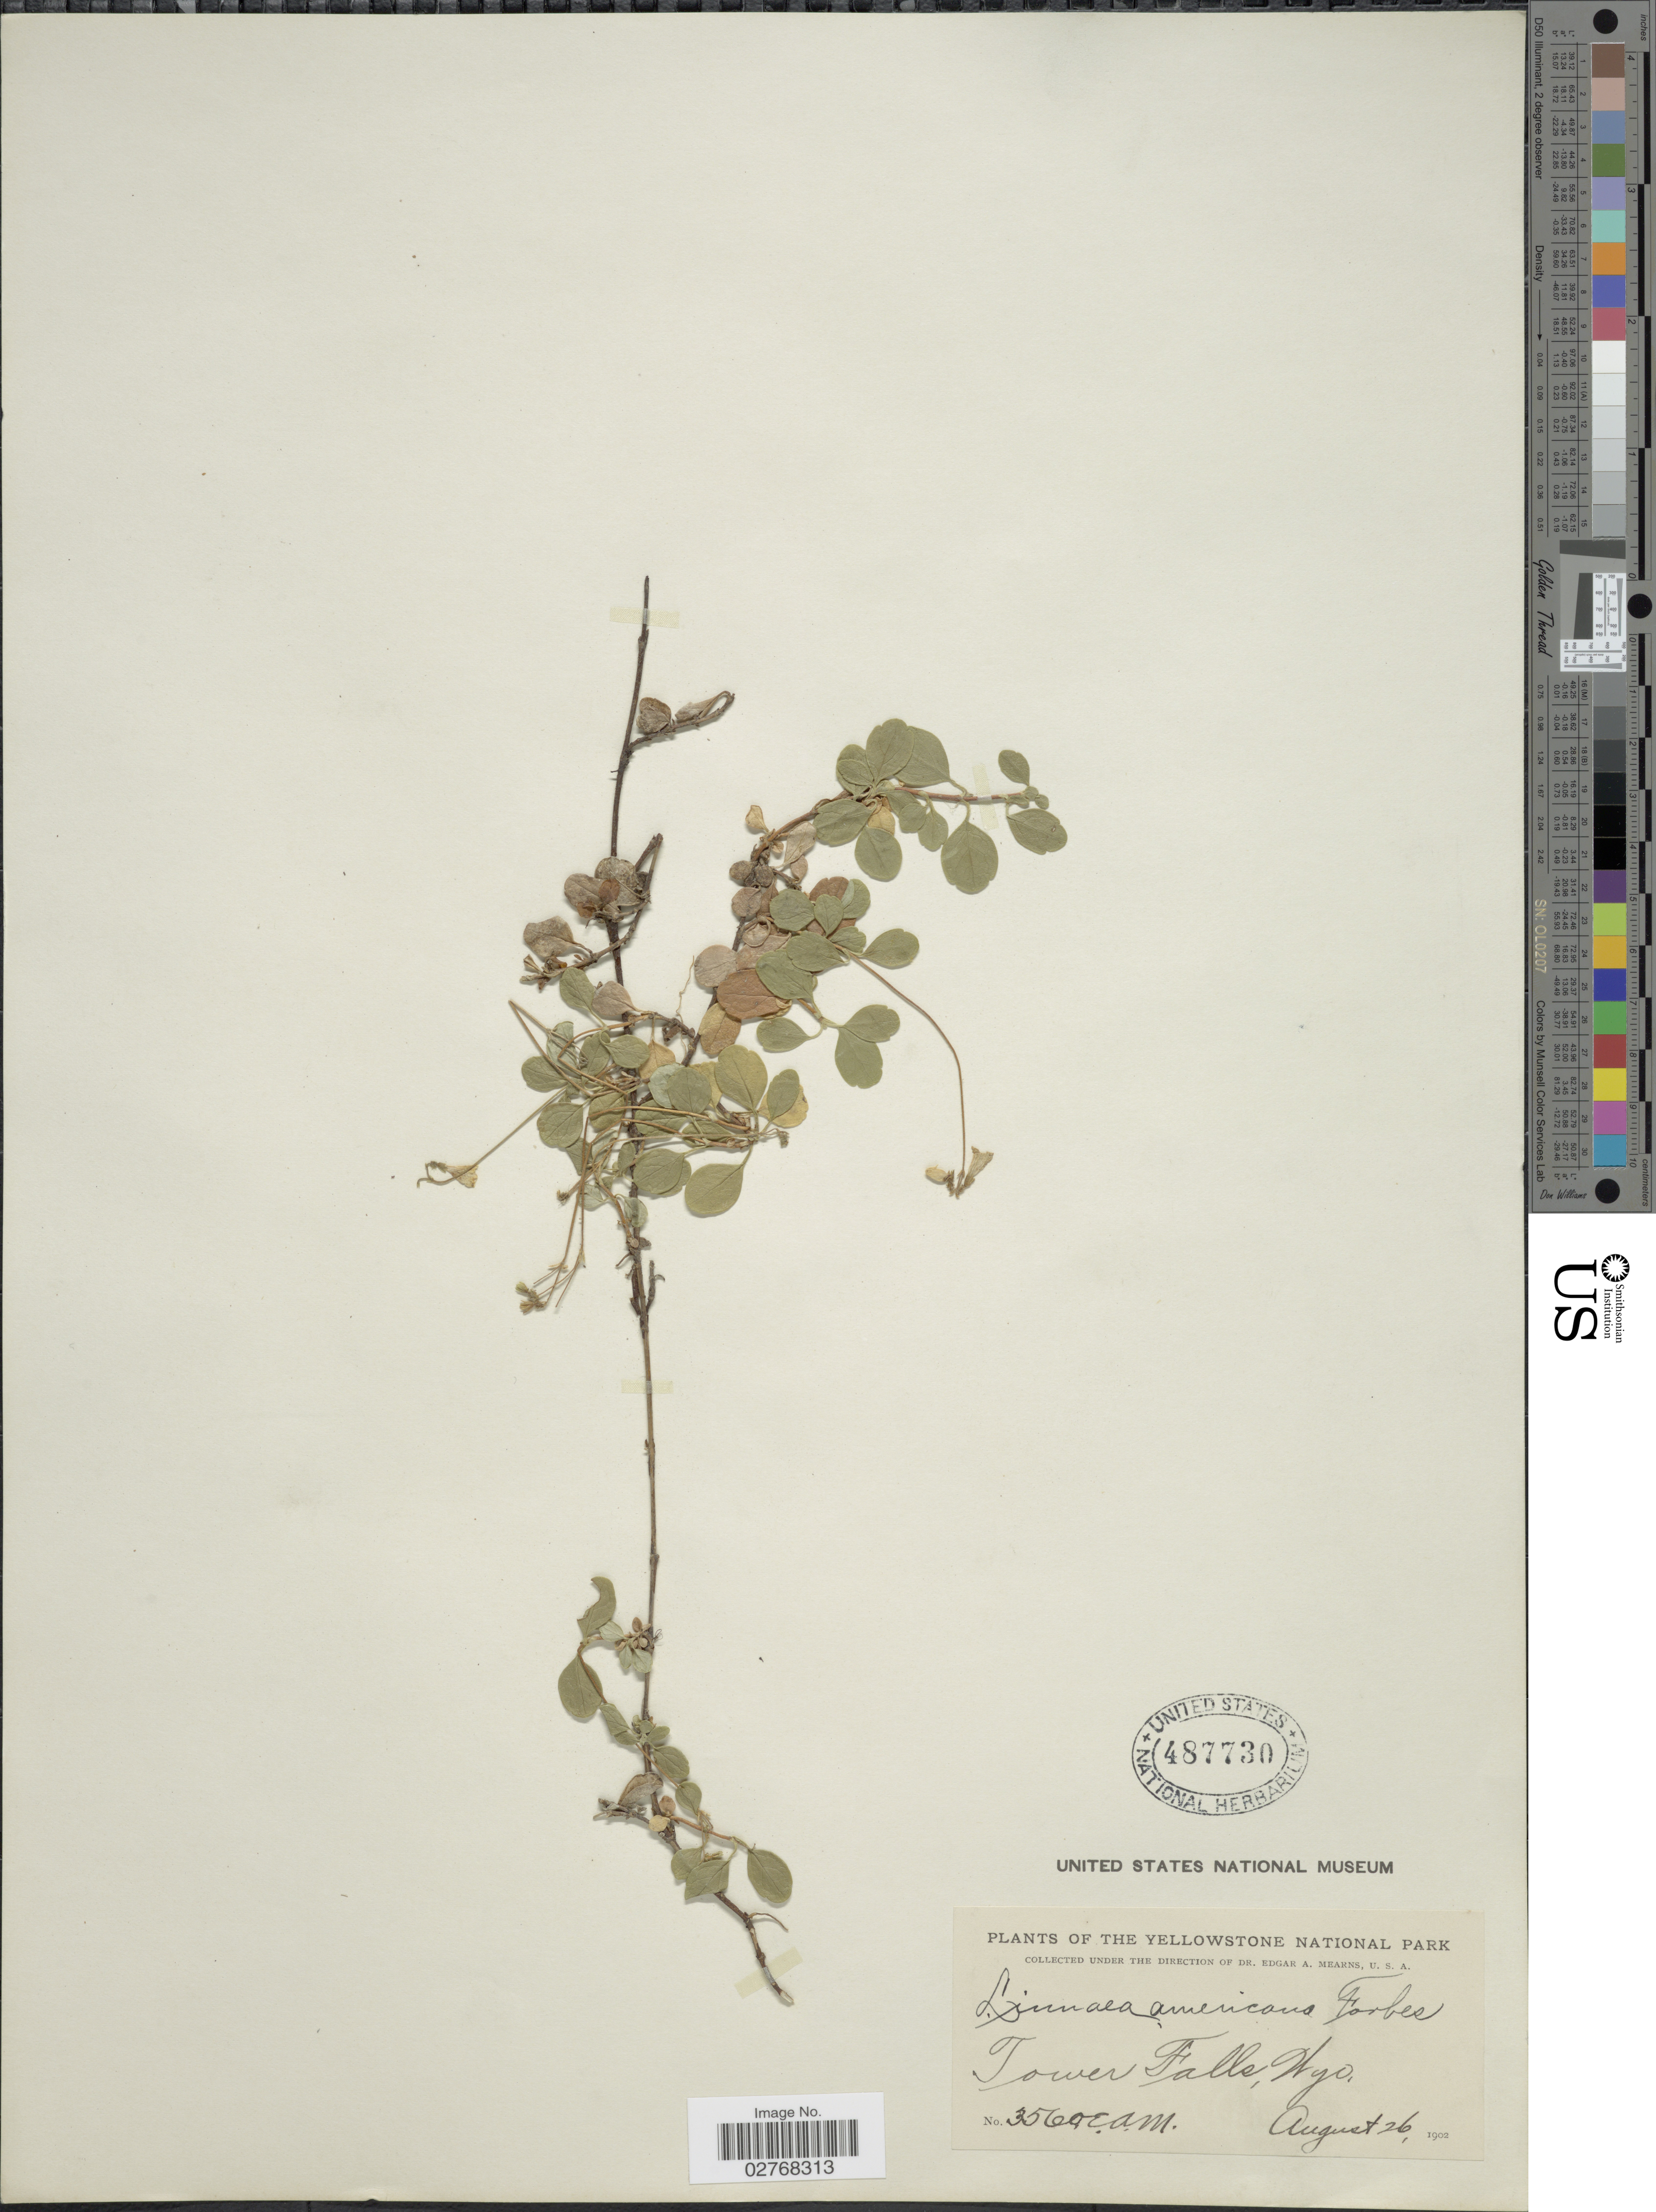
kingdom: Plantae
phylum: Tracheophyta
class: Magnoliopsida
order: Dipsacales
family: Caprifoliaceae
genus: Linnaea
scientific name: Linnaea borealis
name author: L.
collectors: E. A. Mearns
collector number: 3560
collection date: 1902-08-26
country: United States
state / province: Wyoming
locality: Yellowstone National Park. Tower Falls.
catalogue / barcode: US 487730